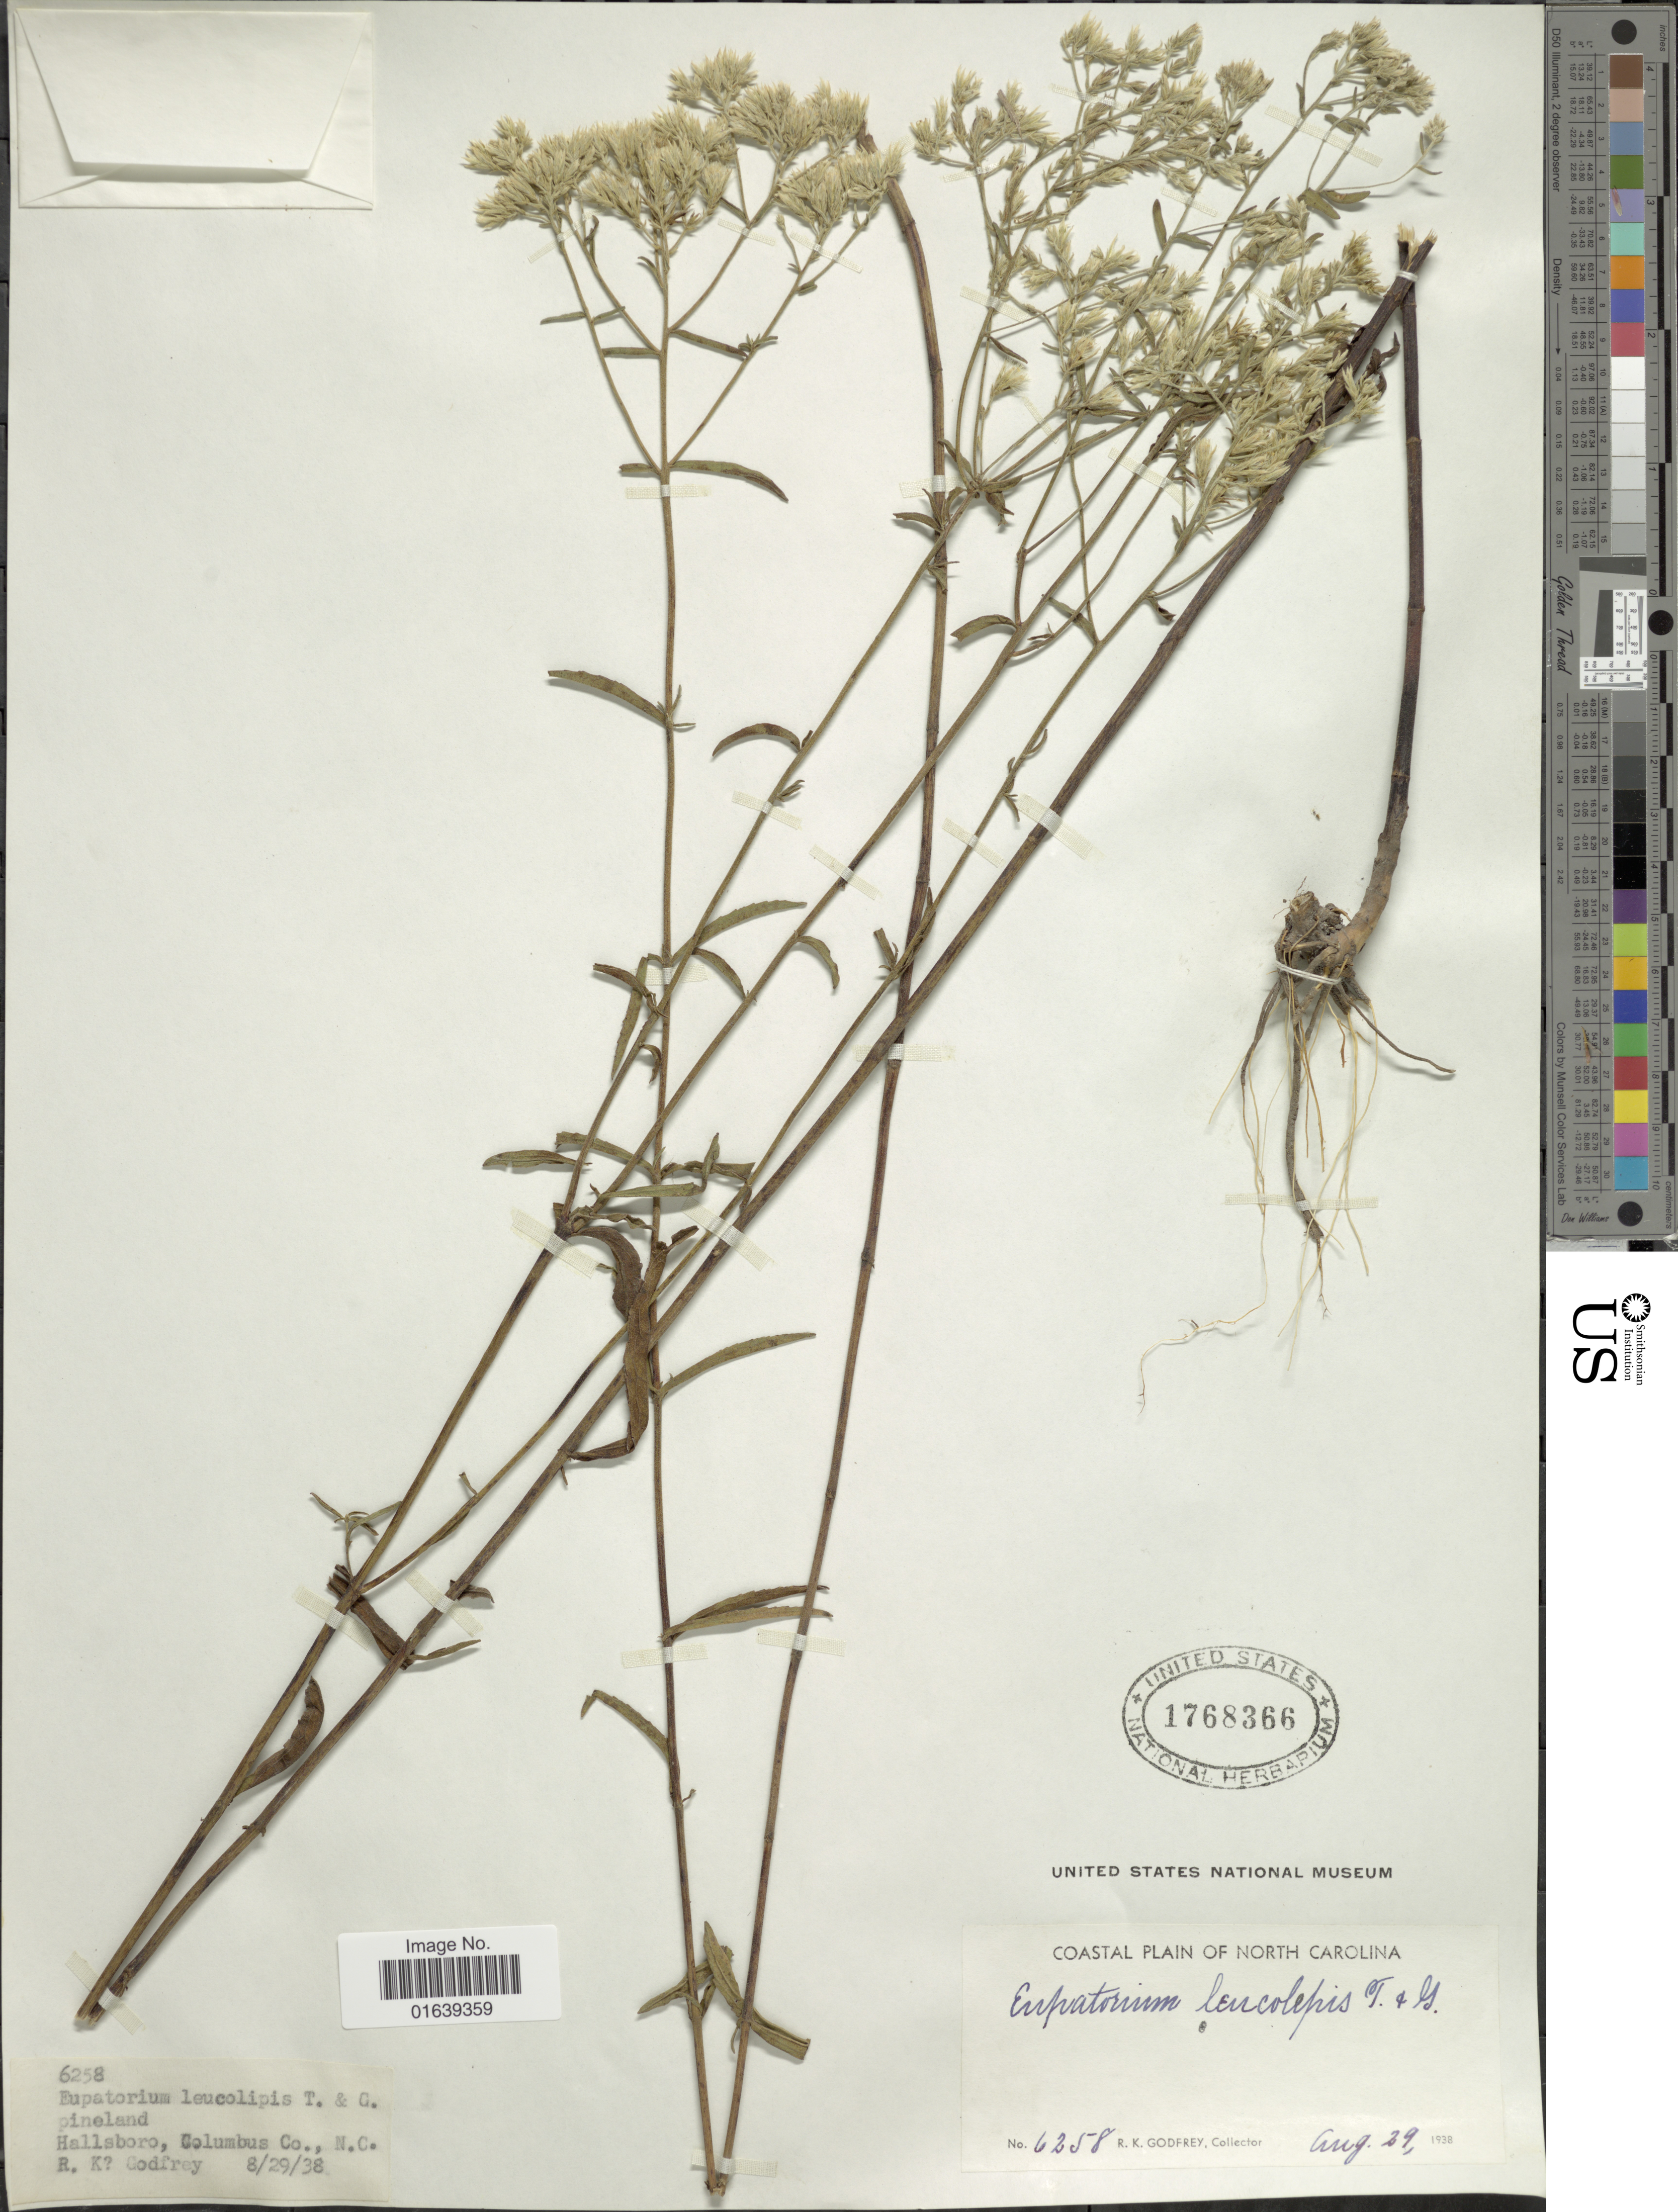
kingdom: Plantae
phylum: Tracheophyta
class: Magnoliopsida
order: Asterales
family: Asteraceae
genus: Eupatorium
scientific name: Eupatorium leucolepis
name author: (DC.) Torr. & A. Gray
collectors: R. K. Godfrey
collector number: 6258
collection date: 1938-08-29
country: United States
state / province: North Carolina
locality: North Carolina. Hallsboro, Colombus Co.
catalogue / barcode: US 1768366